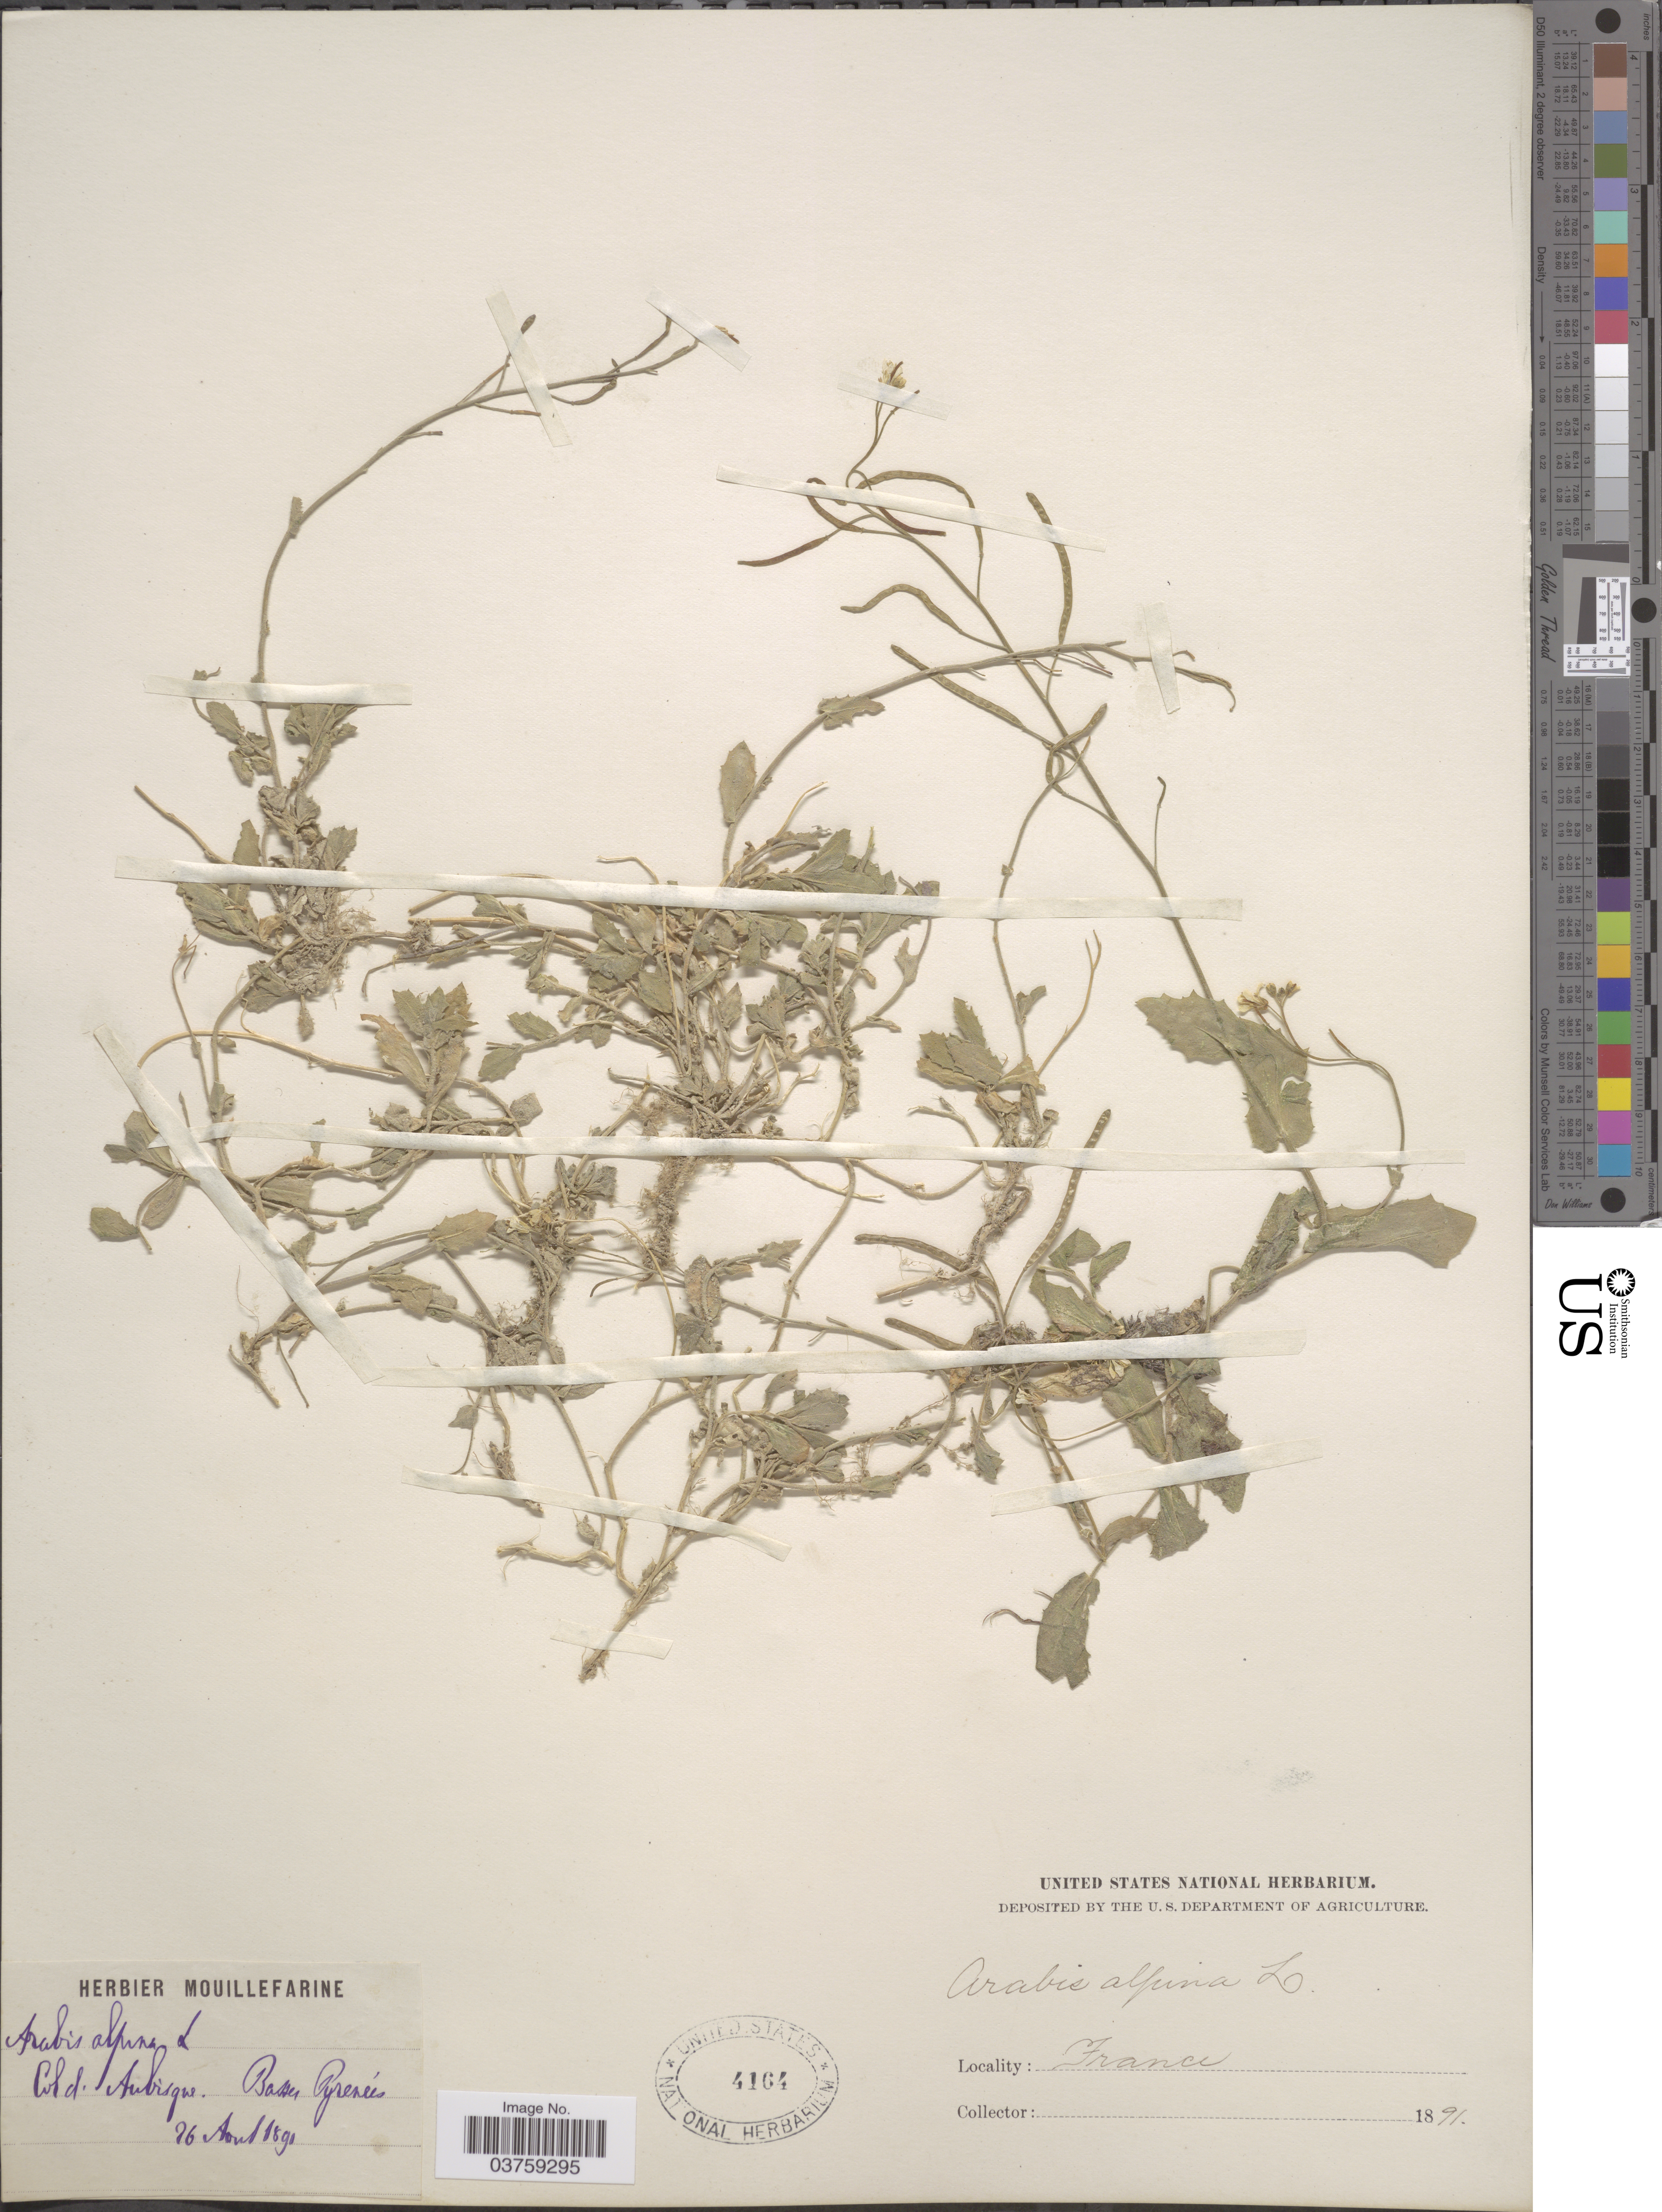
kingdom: Plantae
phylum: Tracheophyta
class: Magnoliopsida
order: Brassicales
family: Brassicaceae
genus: Arabis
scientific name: Arabis alpina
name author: L.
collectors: ex herb. Mouillefarine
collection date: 1891-08-26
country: France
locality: Col d. Aubisque. Basses Pyrenées.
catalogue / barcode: US 4164